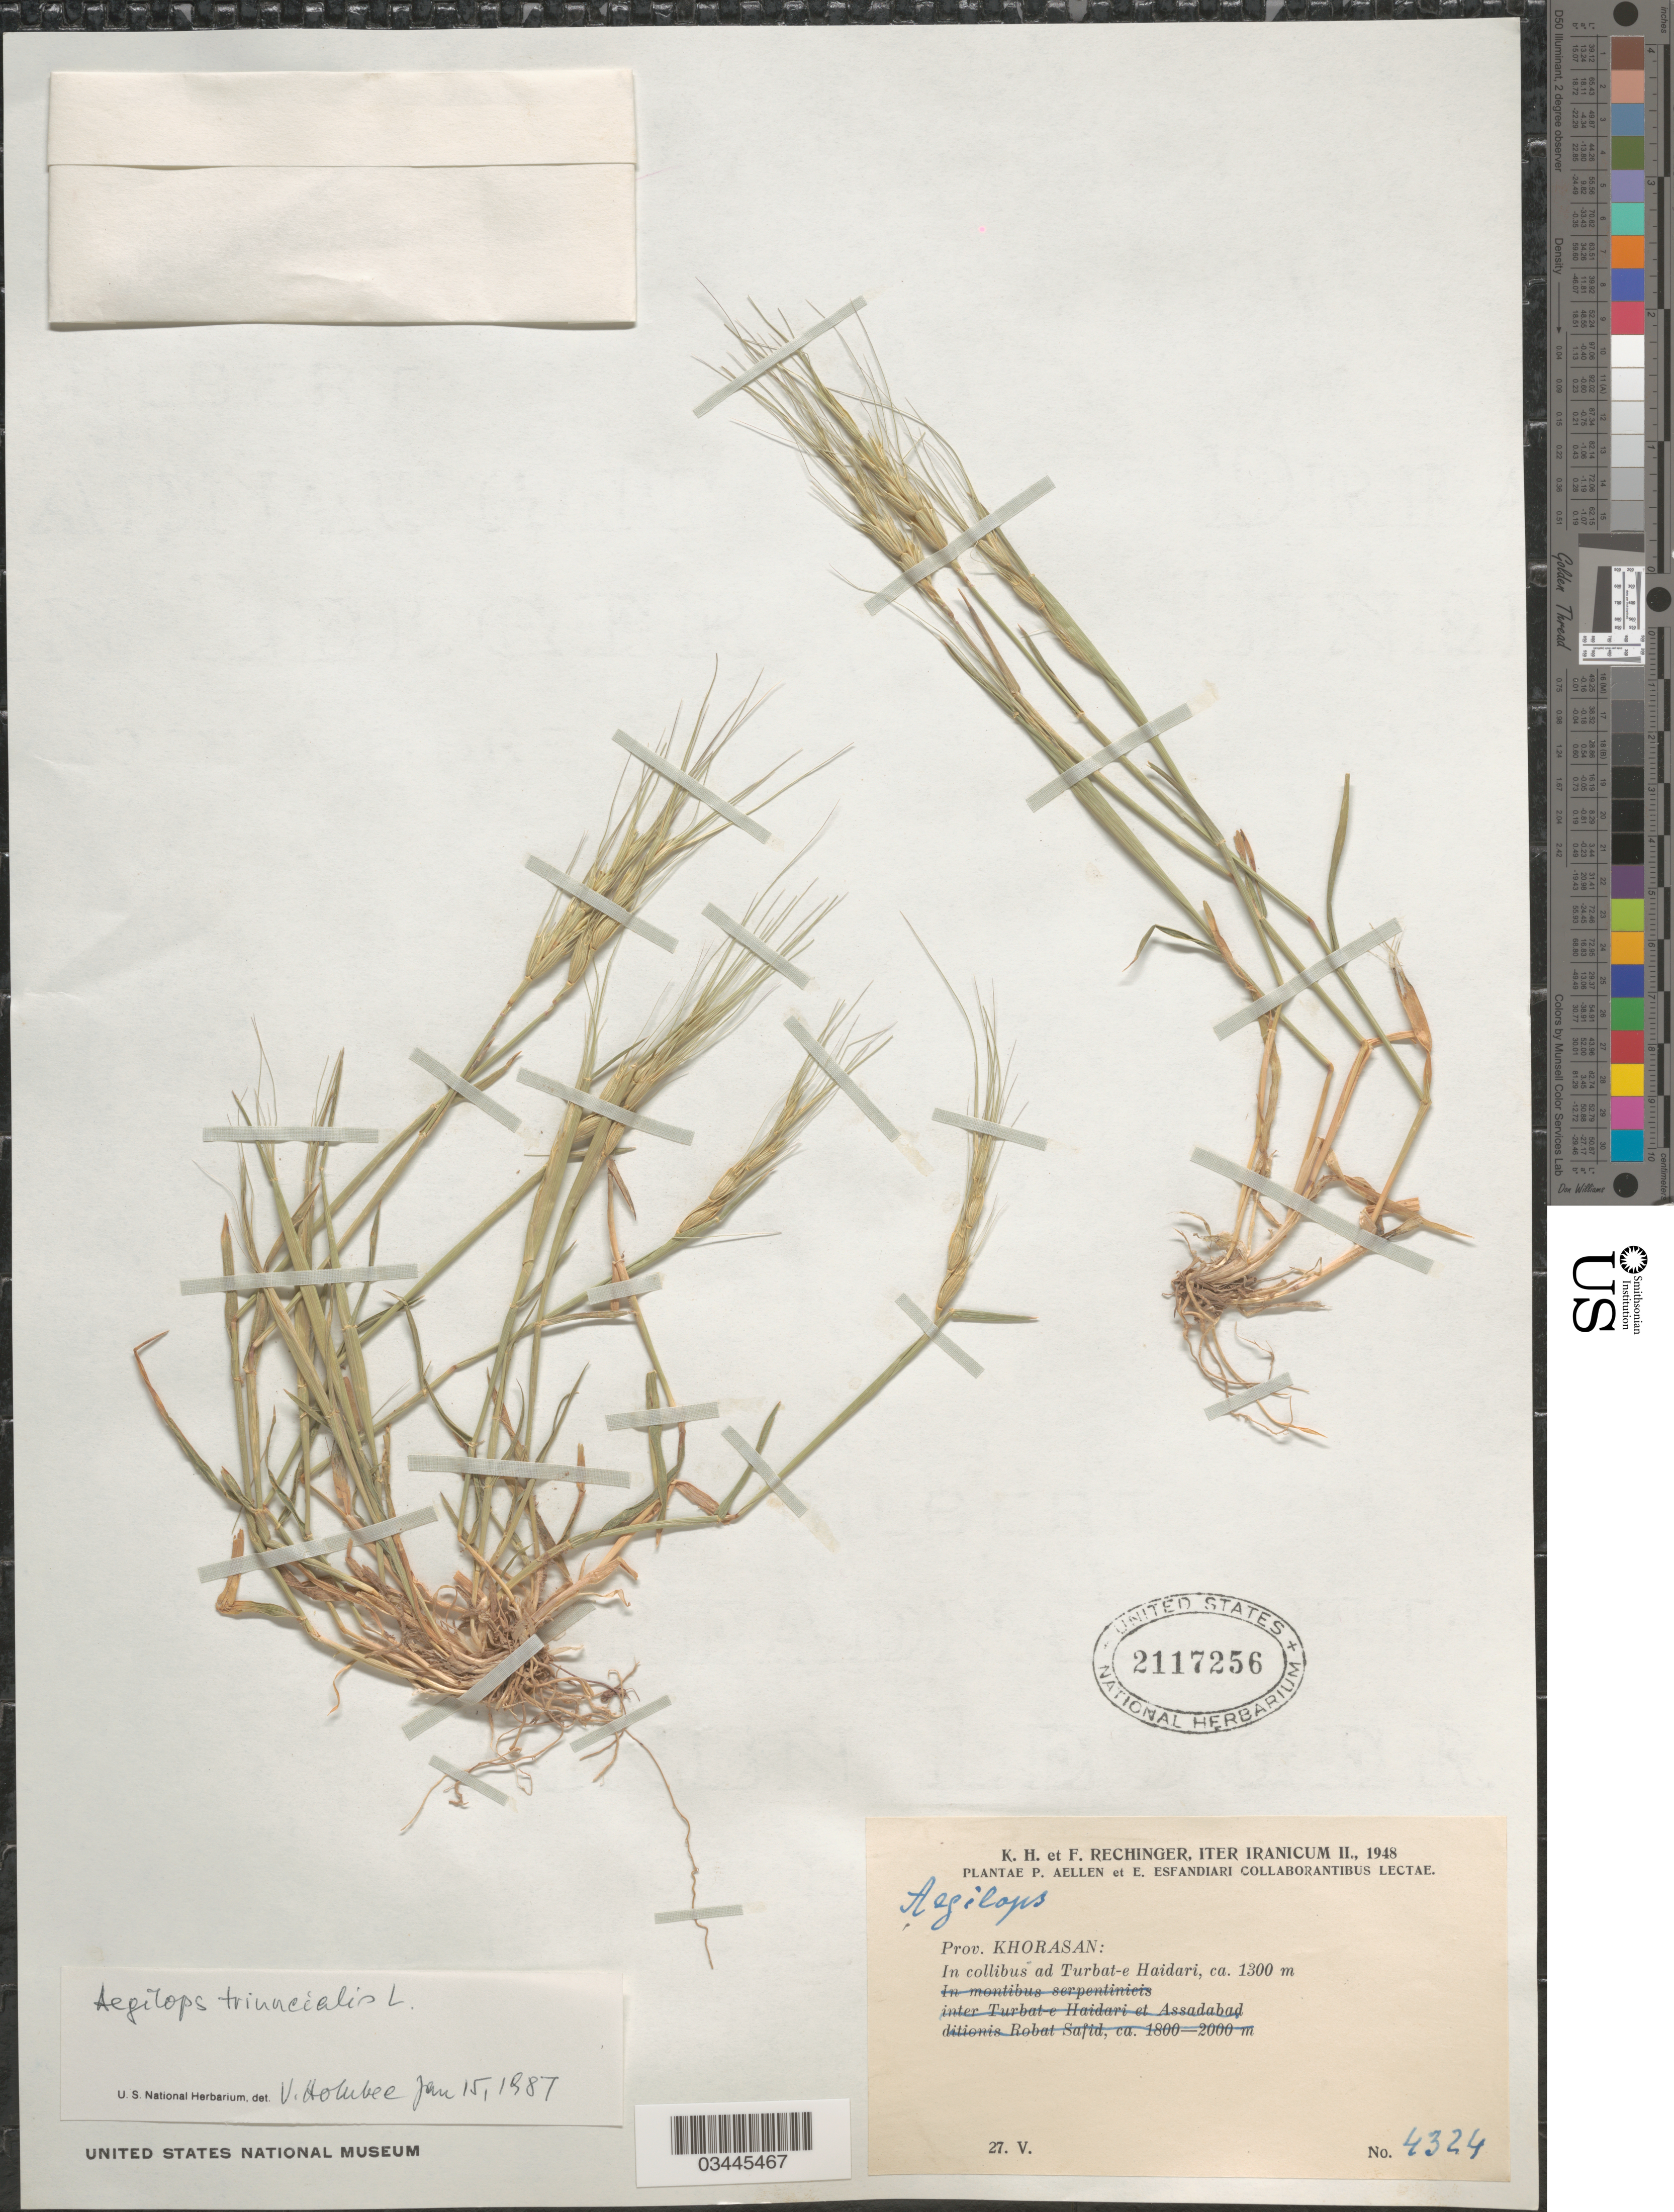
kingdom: Plantae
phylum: Tracheophyta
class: Liliopsida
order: Poales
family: Poaceae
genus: Aegilops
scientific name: Aegilops triuncialis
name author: L.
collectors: K. H. Rechinger & F. Rechinger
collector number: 4324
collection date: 1948-05-27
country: Iran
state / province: Khorasan [obsolete]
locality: Iter Iranicum II., 1948. In collibus ad Turbat-e Haidari.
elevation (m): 1300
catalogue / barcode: US 2117256